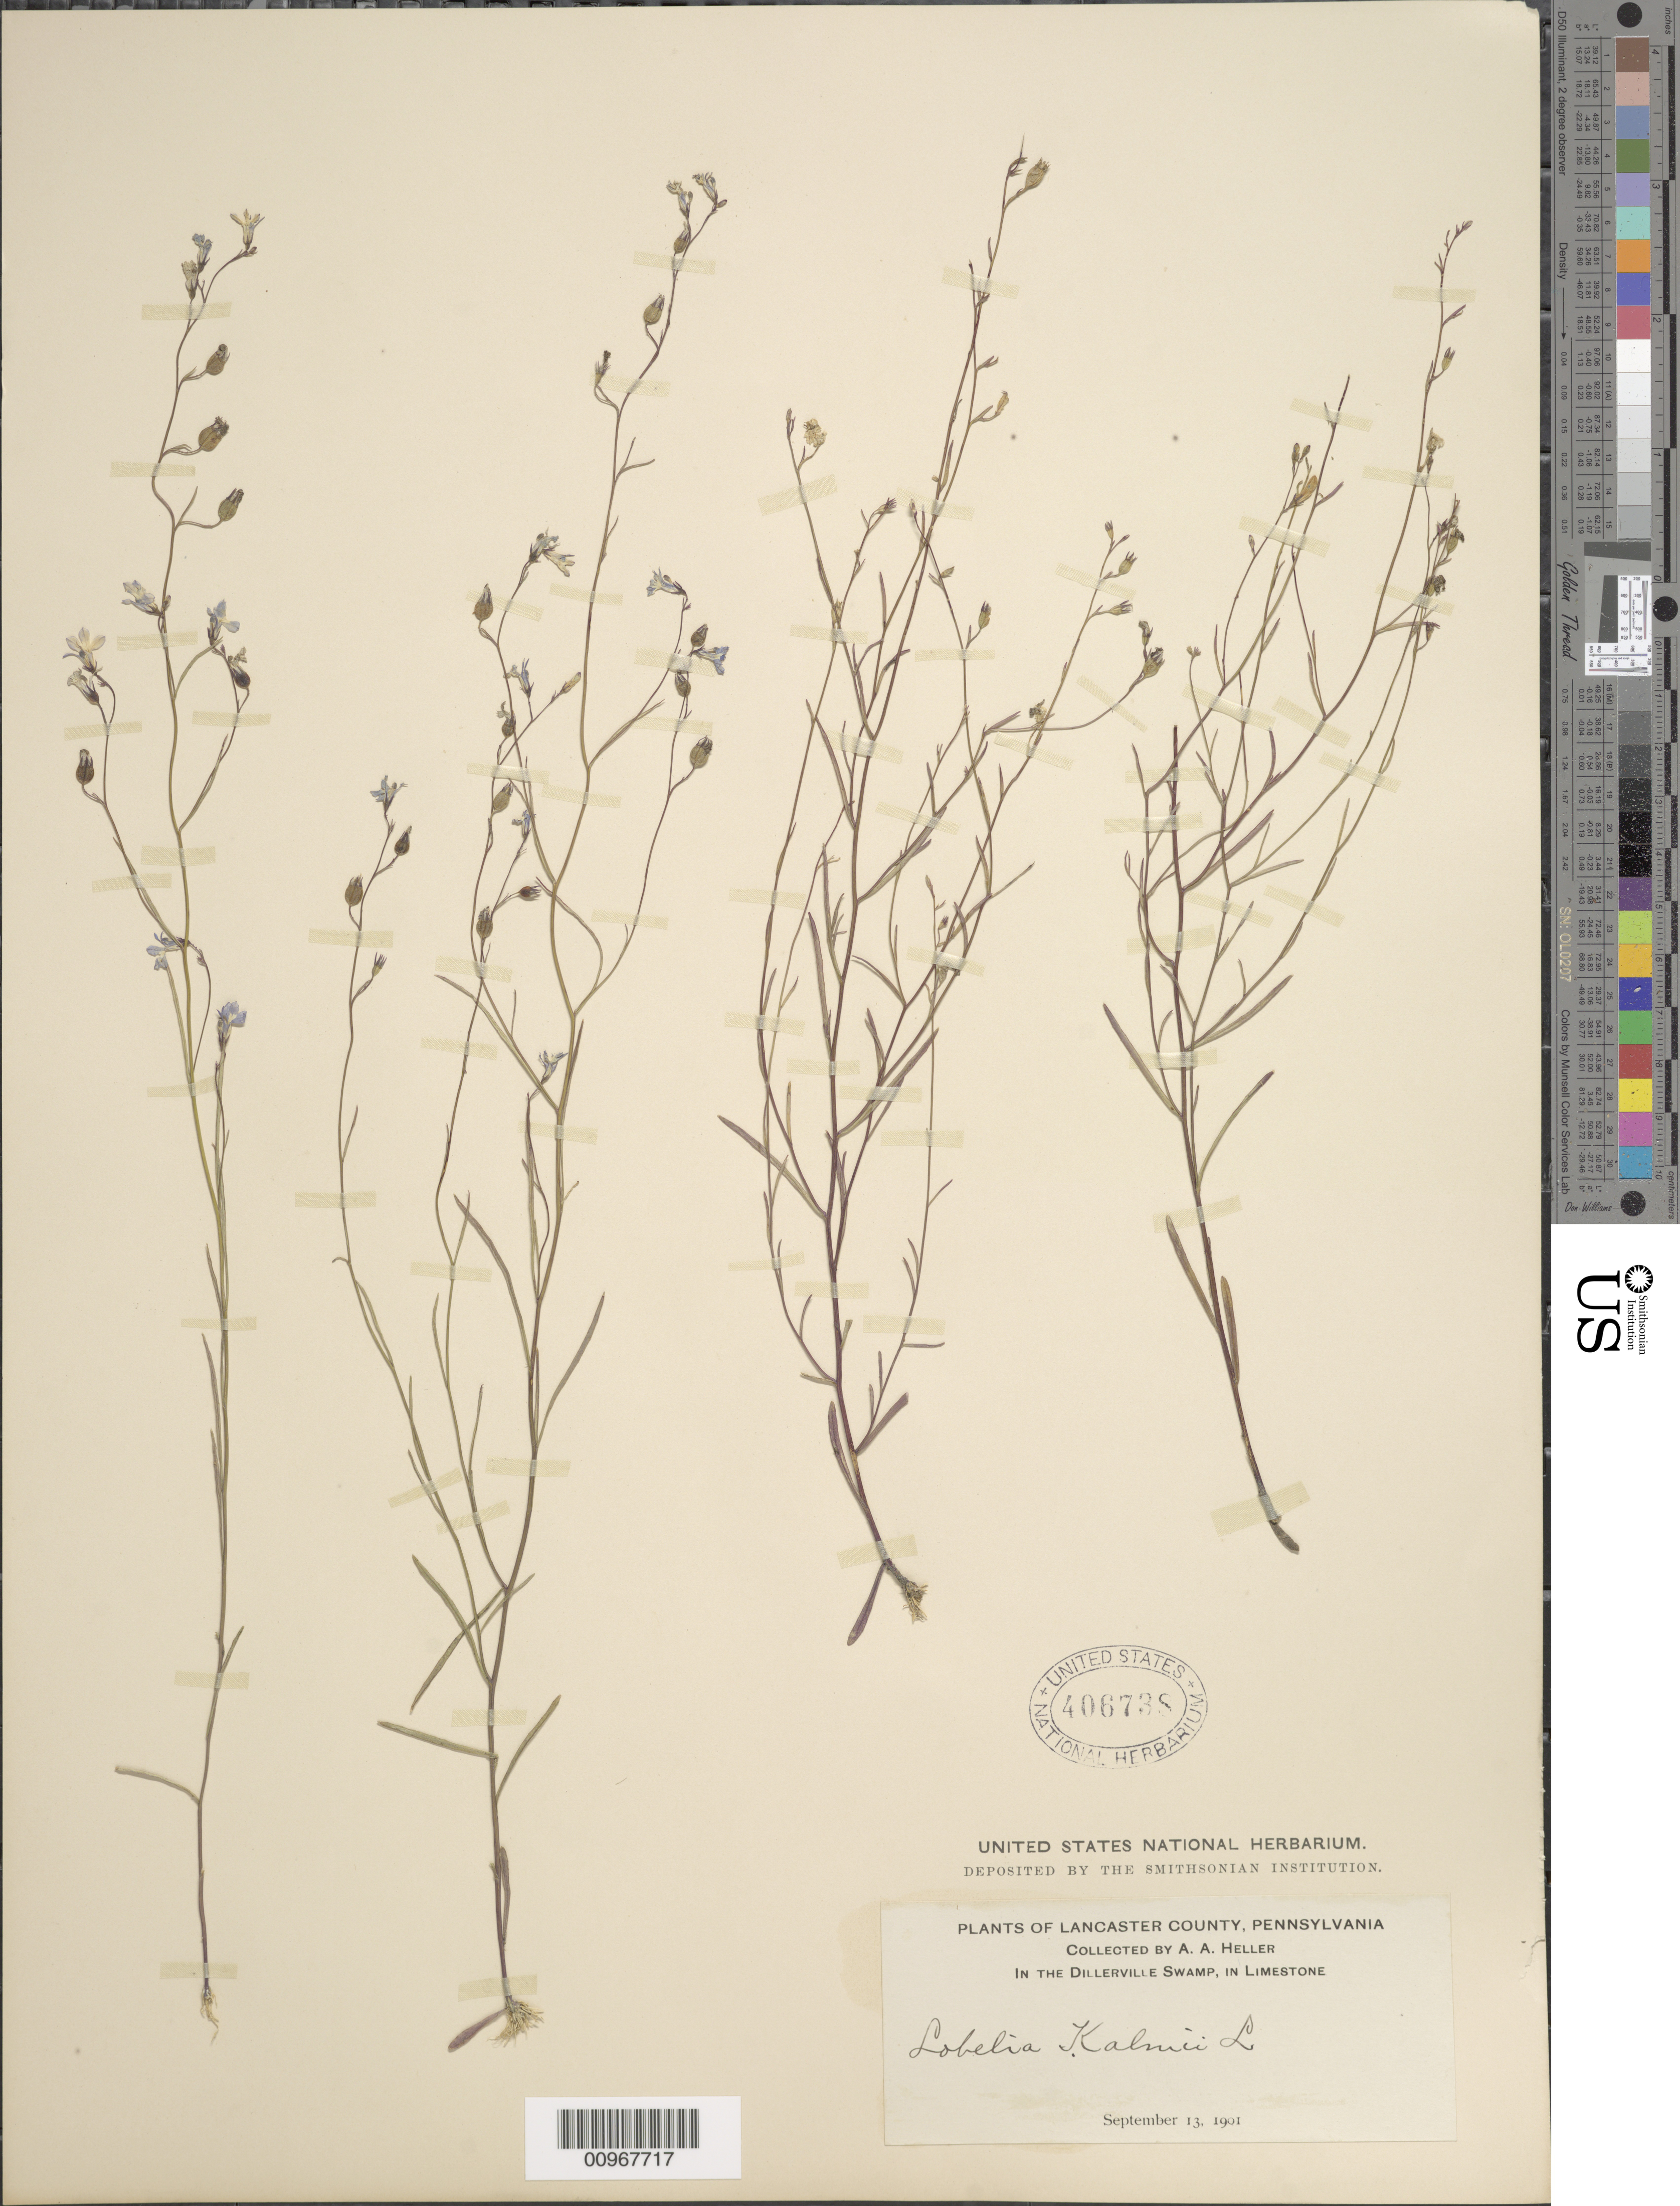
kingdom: Plantae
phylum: Tracheophyta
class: Magnoliopsida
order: Asterales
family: Campanulaceae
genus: Lobelia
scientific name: Lobelia kalmii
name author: L.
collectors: A. A. Heller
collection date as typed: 13 Sep 1901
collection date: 1901-09-13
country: United States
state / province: Pennsylvania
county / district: Lancaster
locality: Dillerville Swamp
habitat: limestone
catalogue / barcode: US 406738